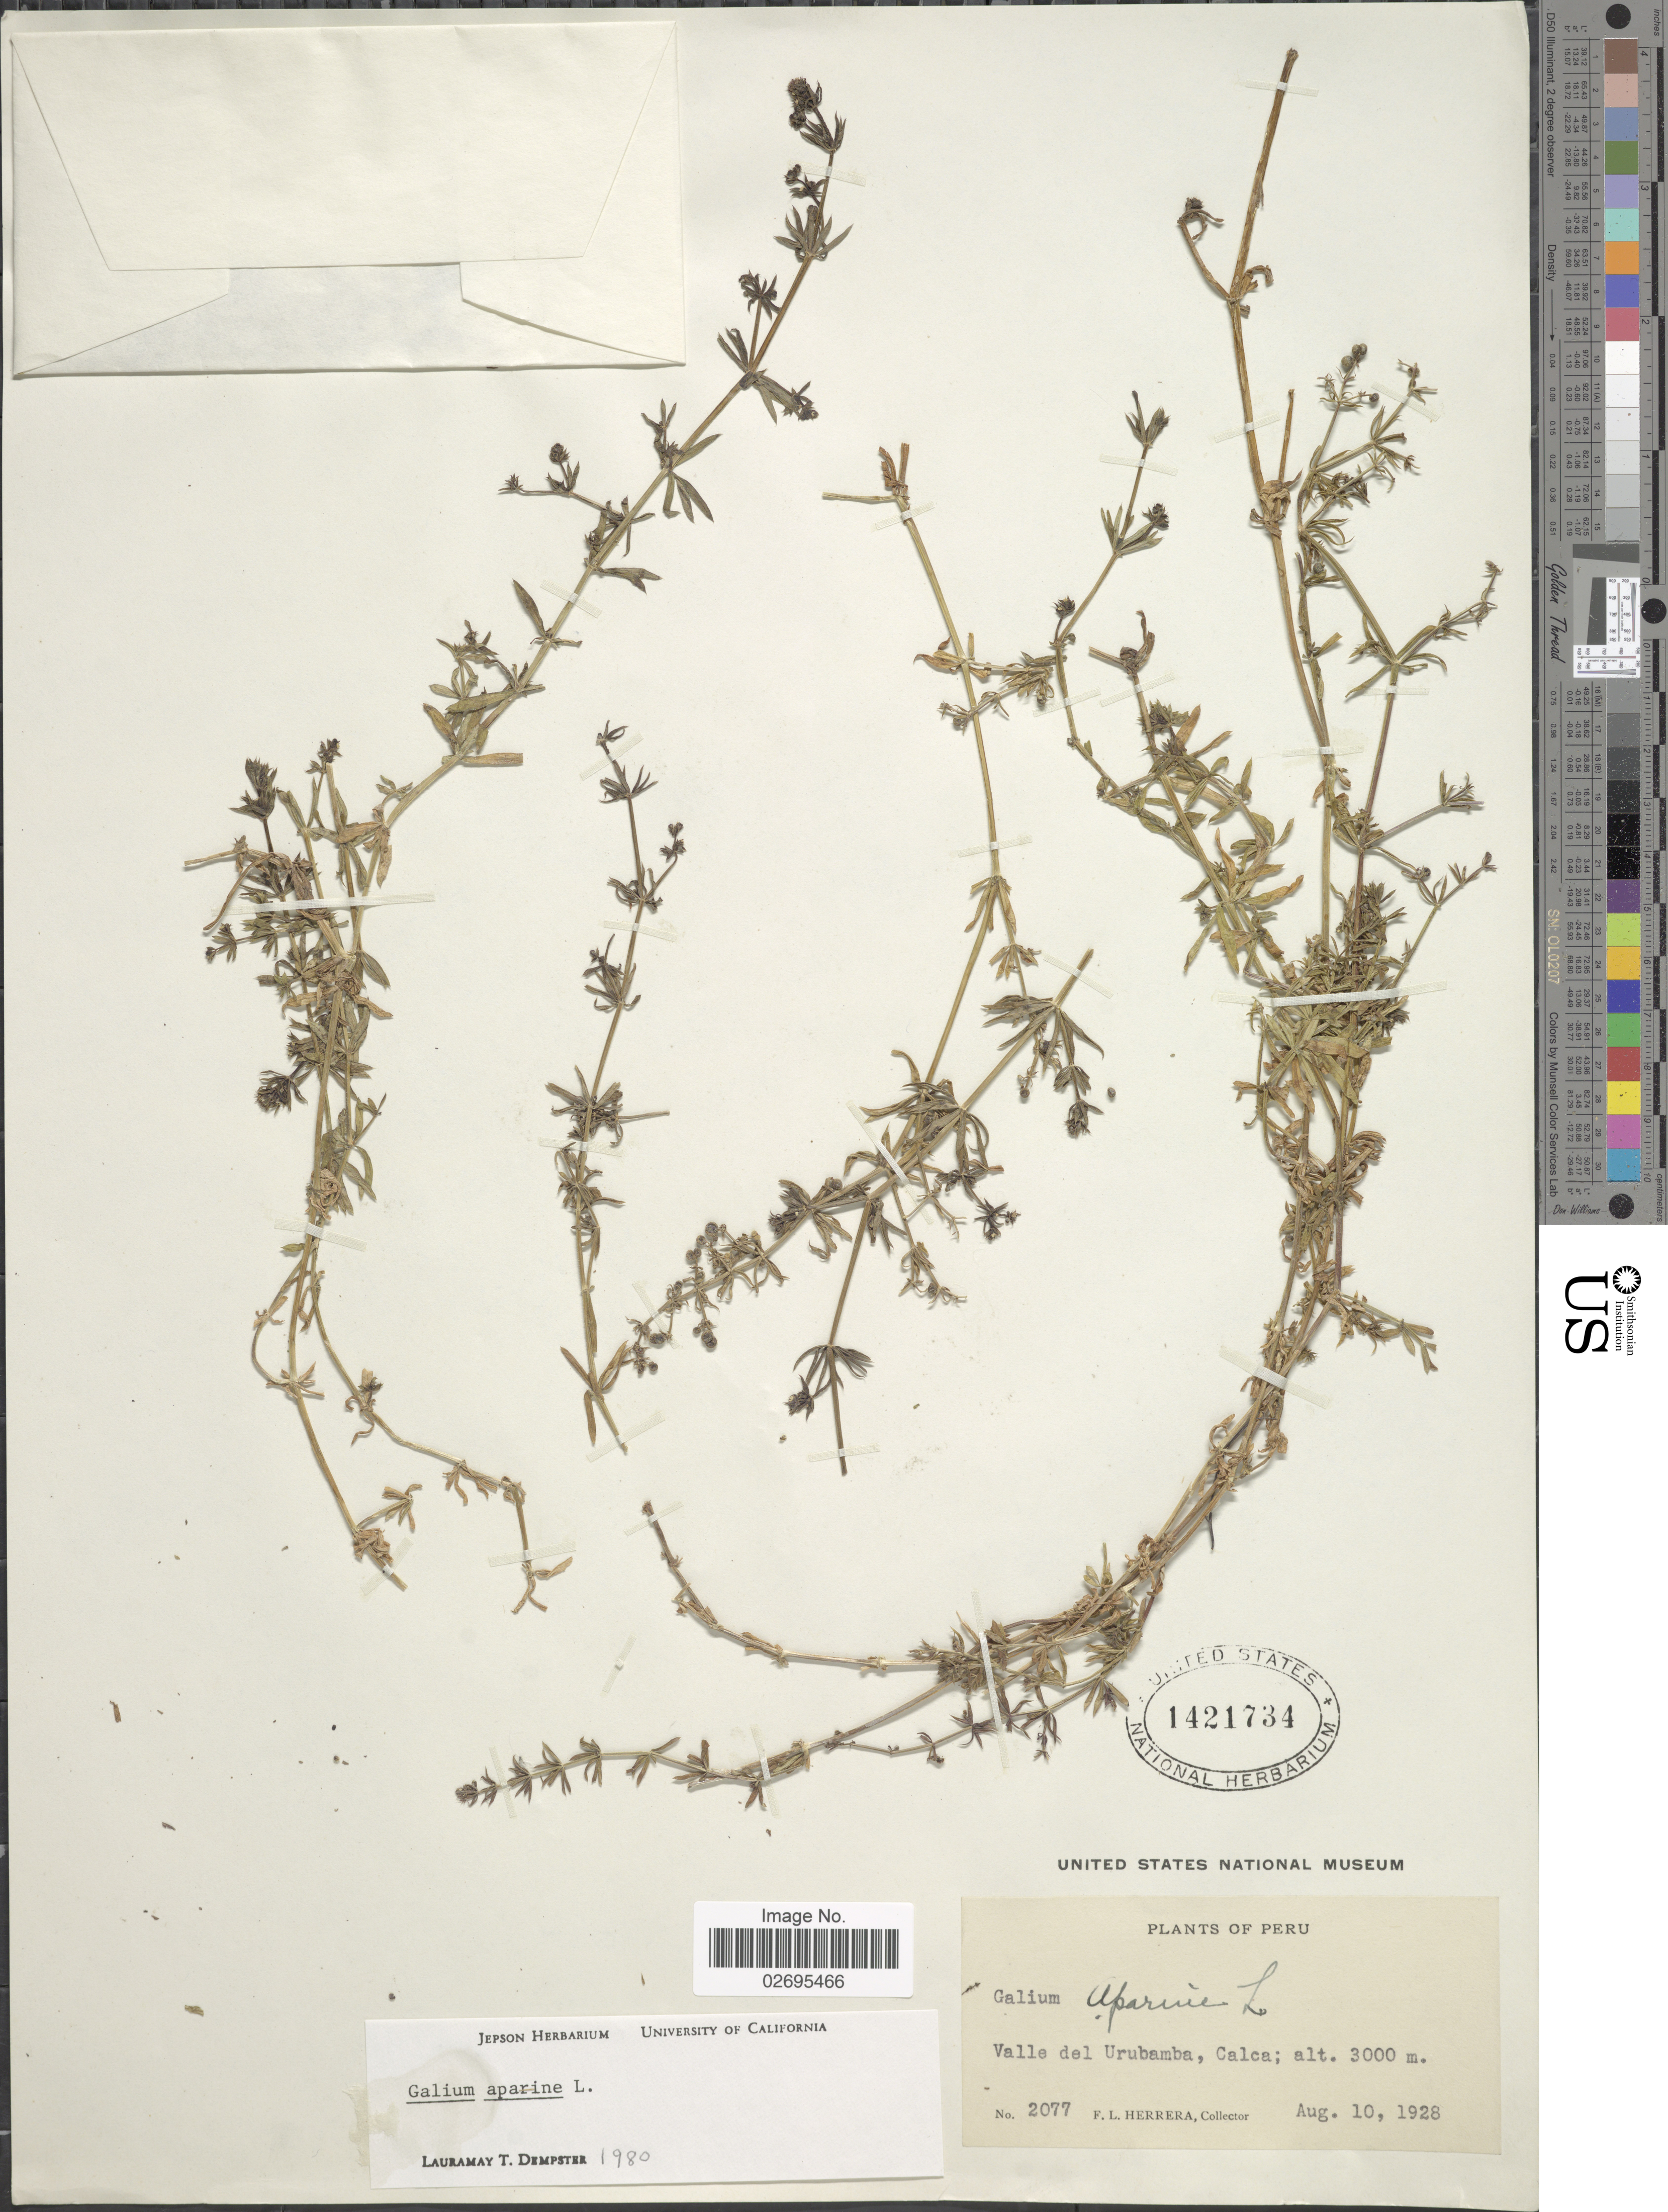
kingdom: Plantae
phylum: Tracheophyta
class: Magnoliopsida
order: Gentianales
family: Rubiaceae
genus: Galium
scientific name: Galium aparine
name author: L.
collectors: F. L. Herrera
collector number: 2077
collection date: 1928-08-10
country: Peru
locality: Valle del Urubamba, Calca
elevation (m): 3000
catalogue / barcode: US 1421734